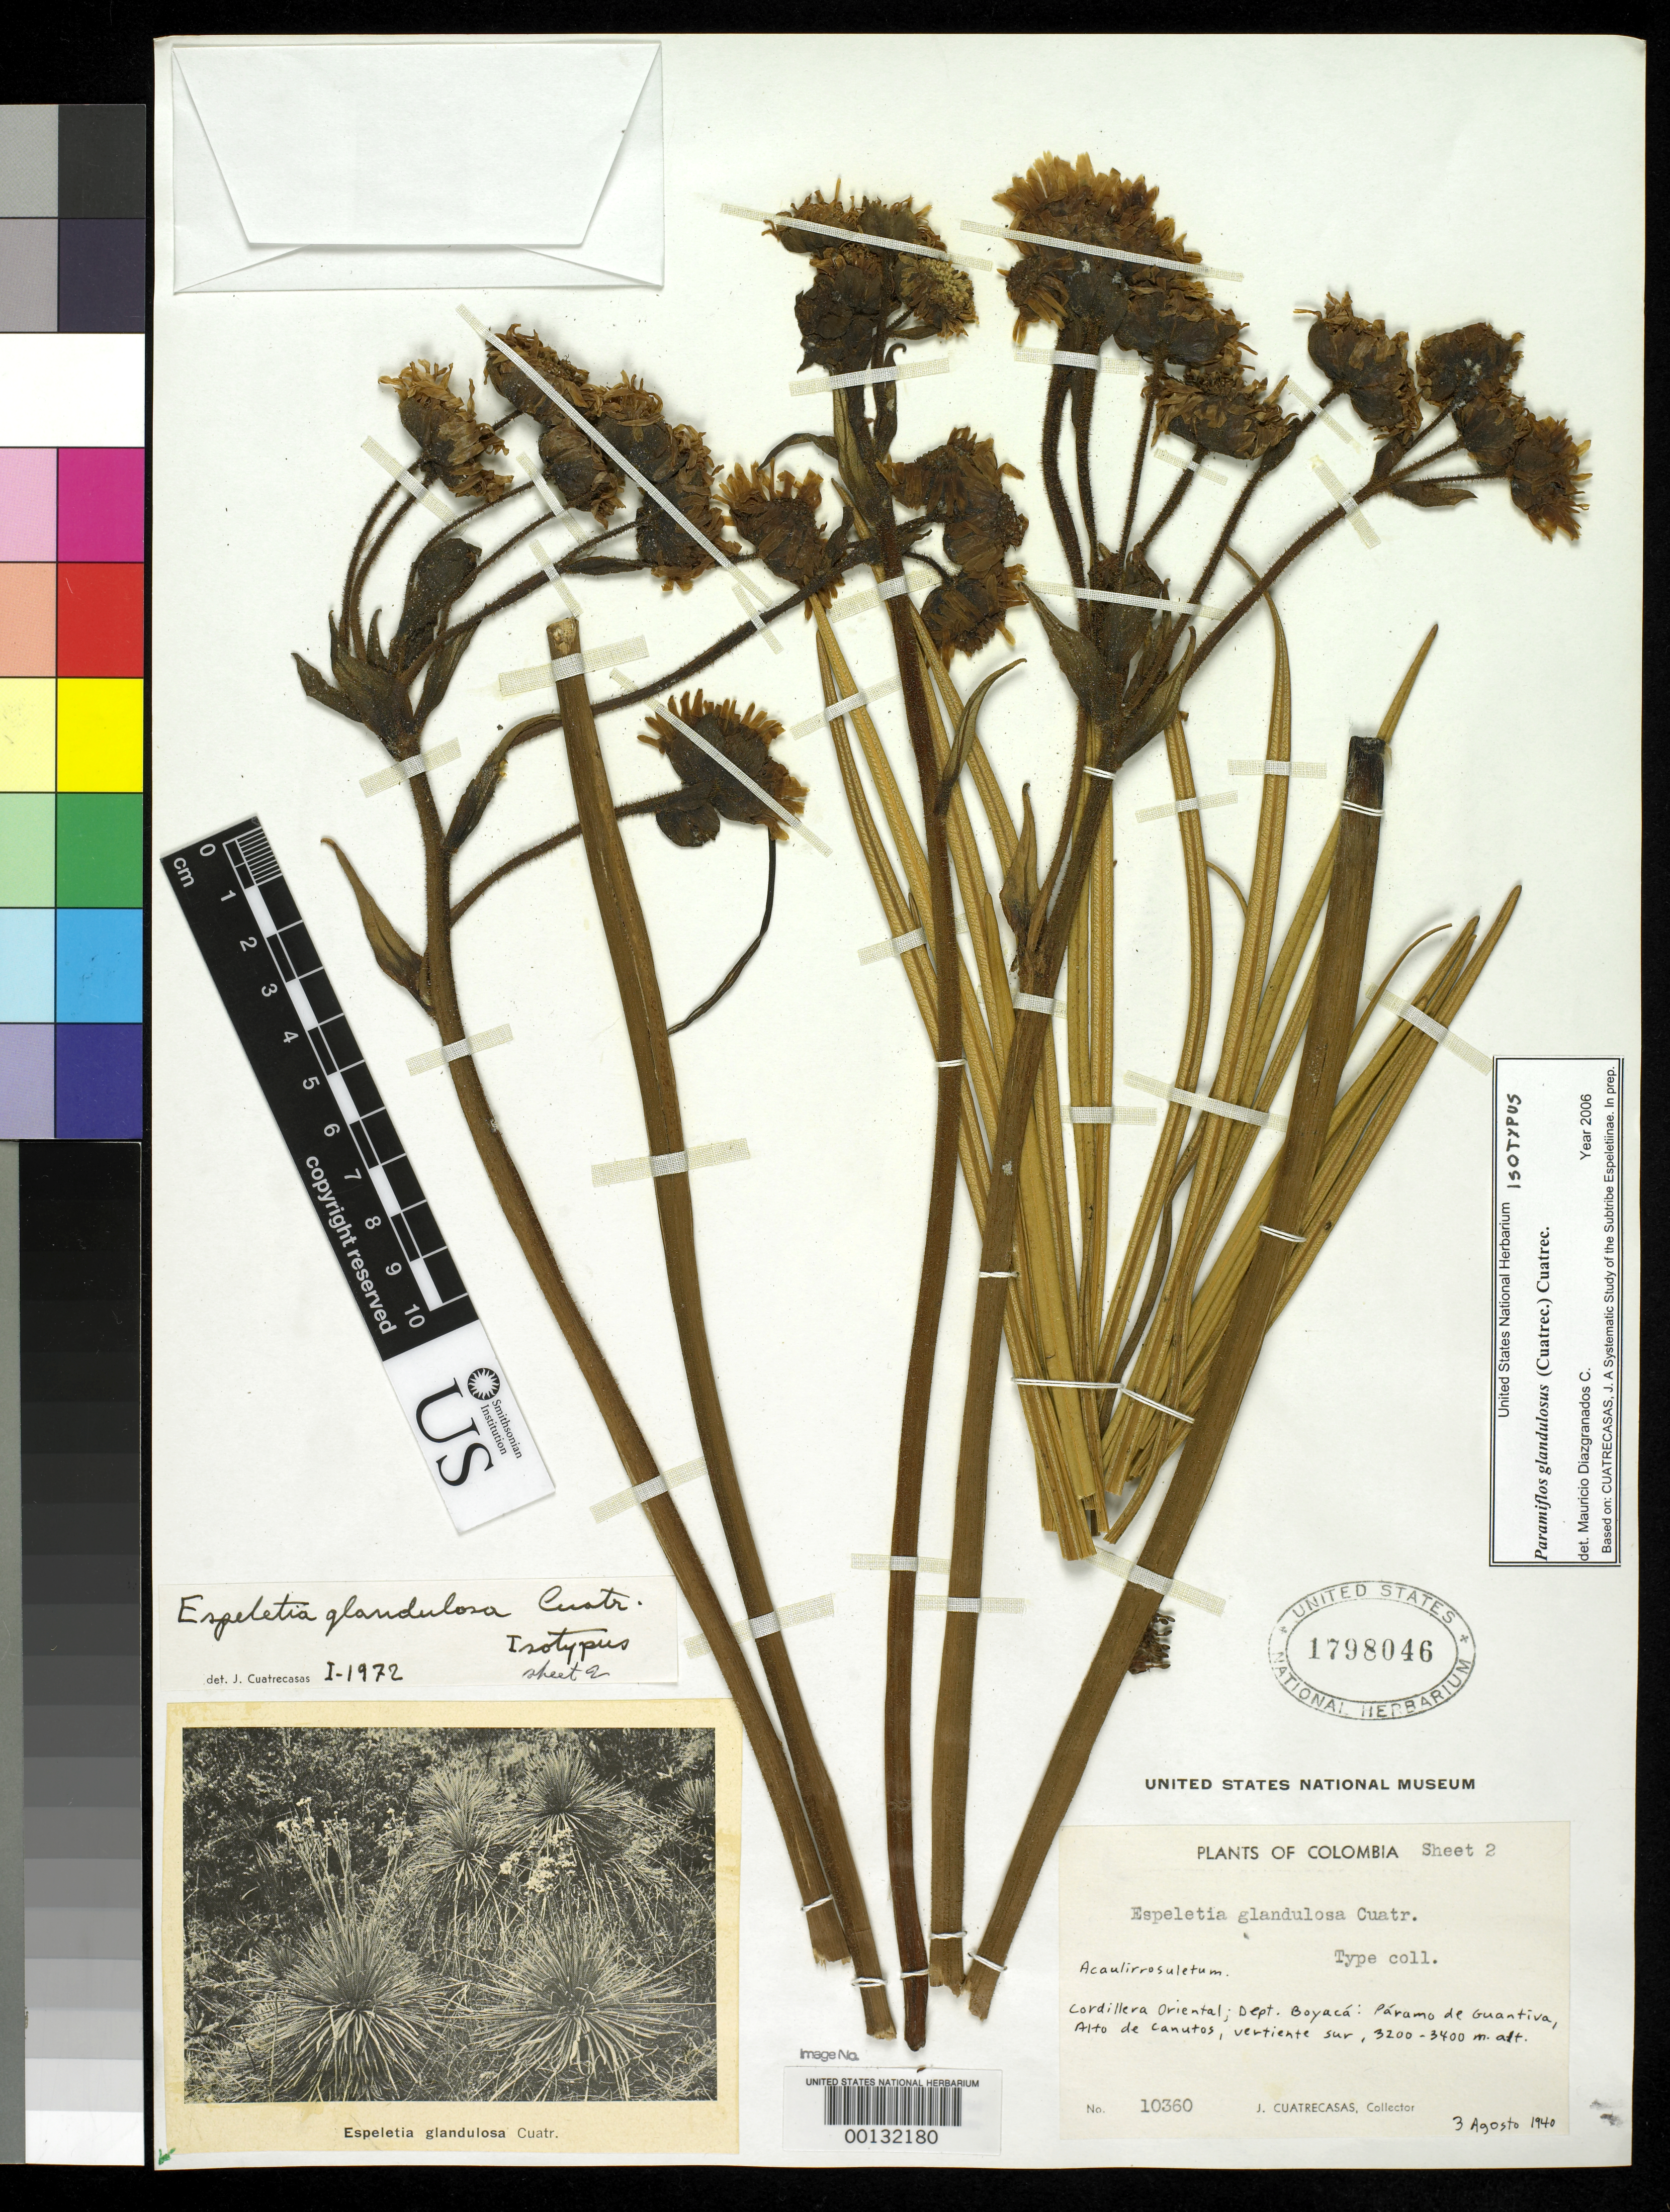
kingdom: Plantae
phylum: Tracheophyta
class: Magnoliopsida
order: Asterales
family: Asteraceae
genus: Espeletia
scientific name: Espeletia glandulosa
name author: Cuatrec.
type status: Isotype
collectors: J. Cuatrecasas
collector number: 10360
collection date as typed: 03 Aug 1940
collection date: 1940-08-03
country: Colombia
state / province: Boyacá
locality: Alto de Canutos.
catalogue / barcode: US 1798046